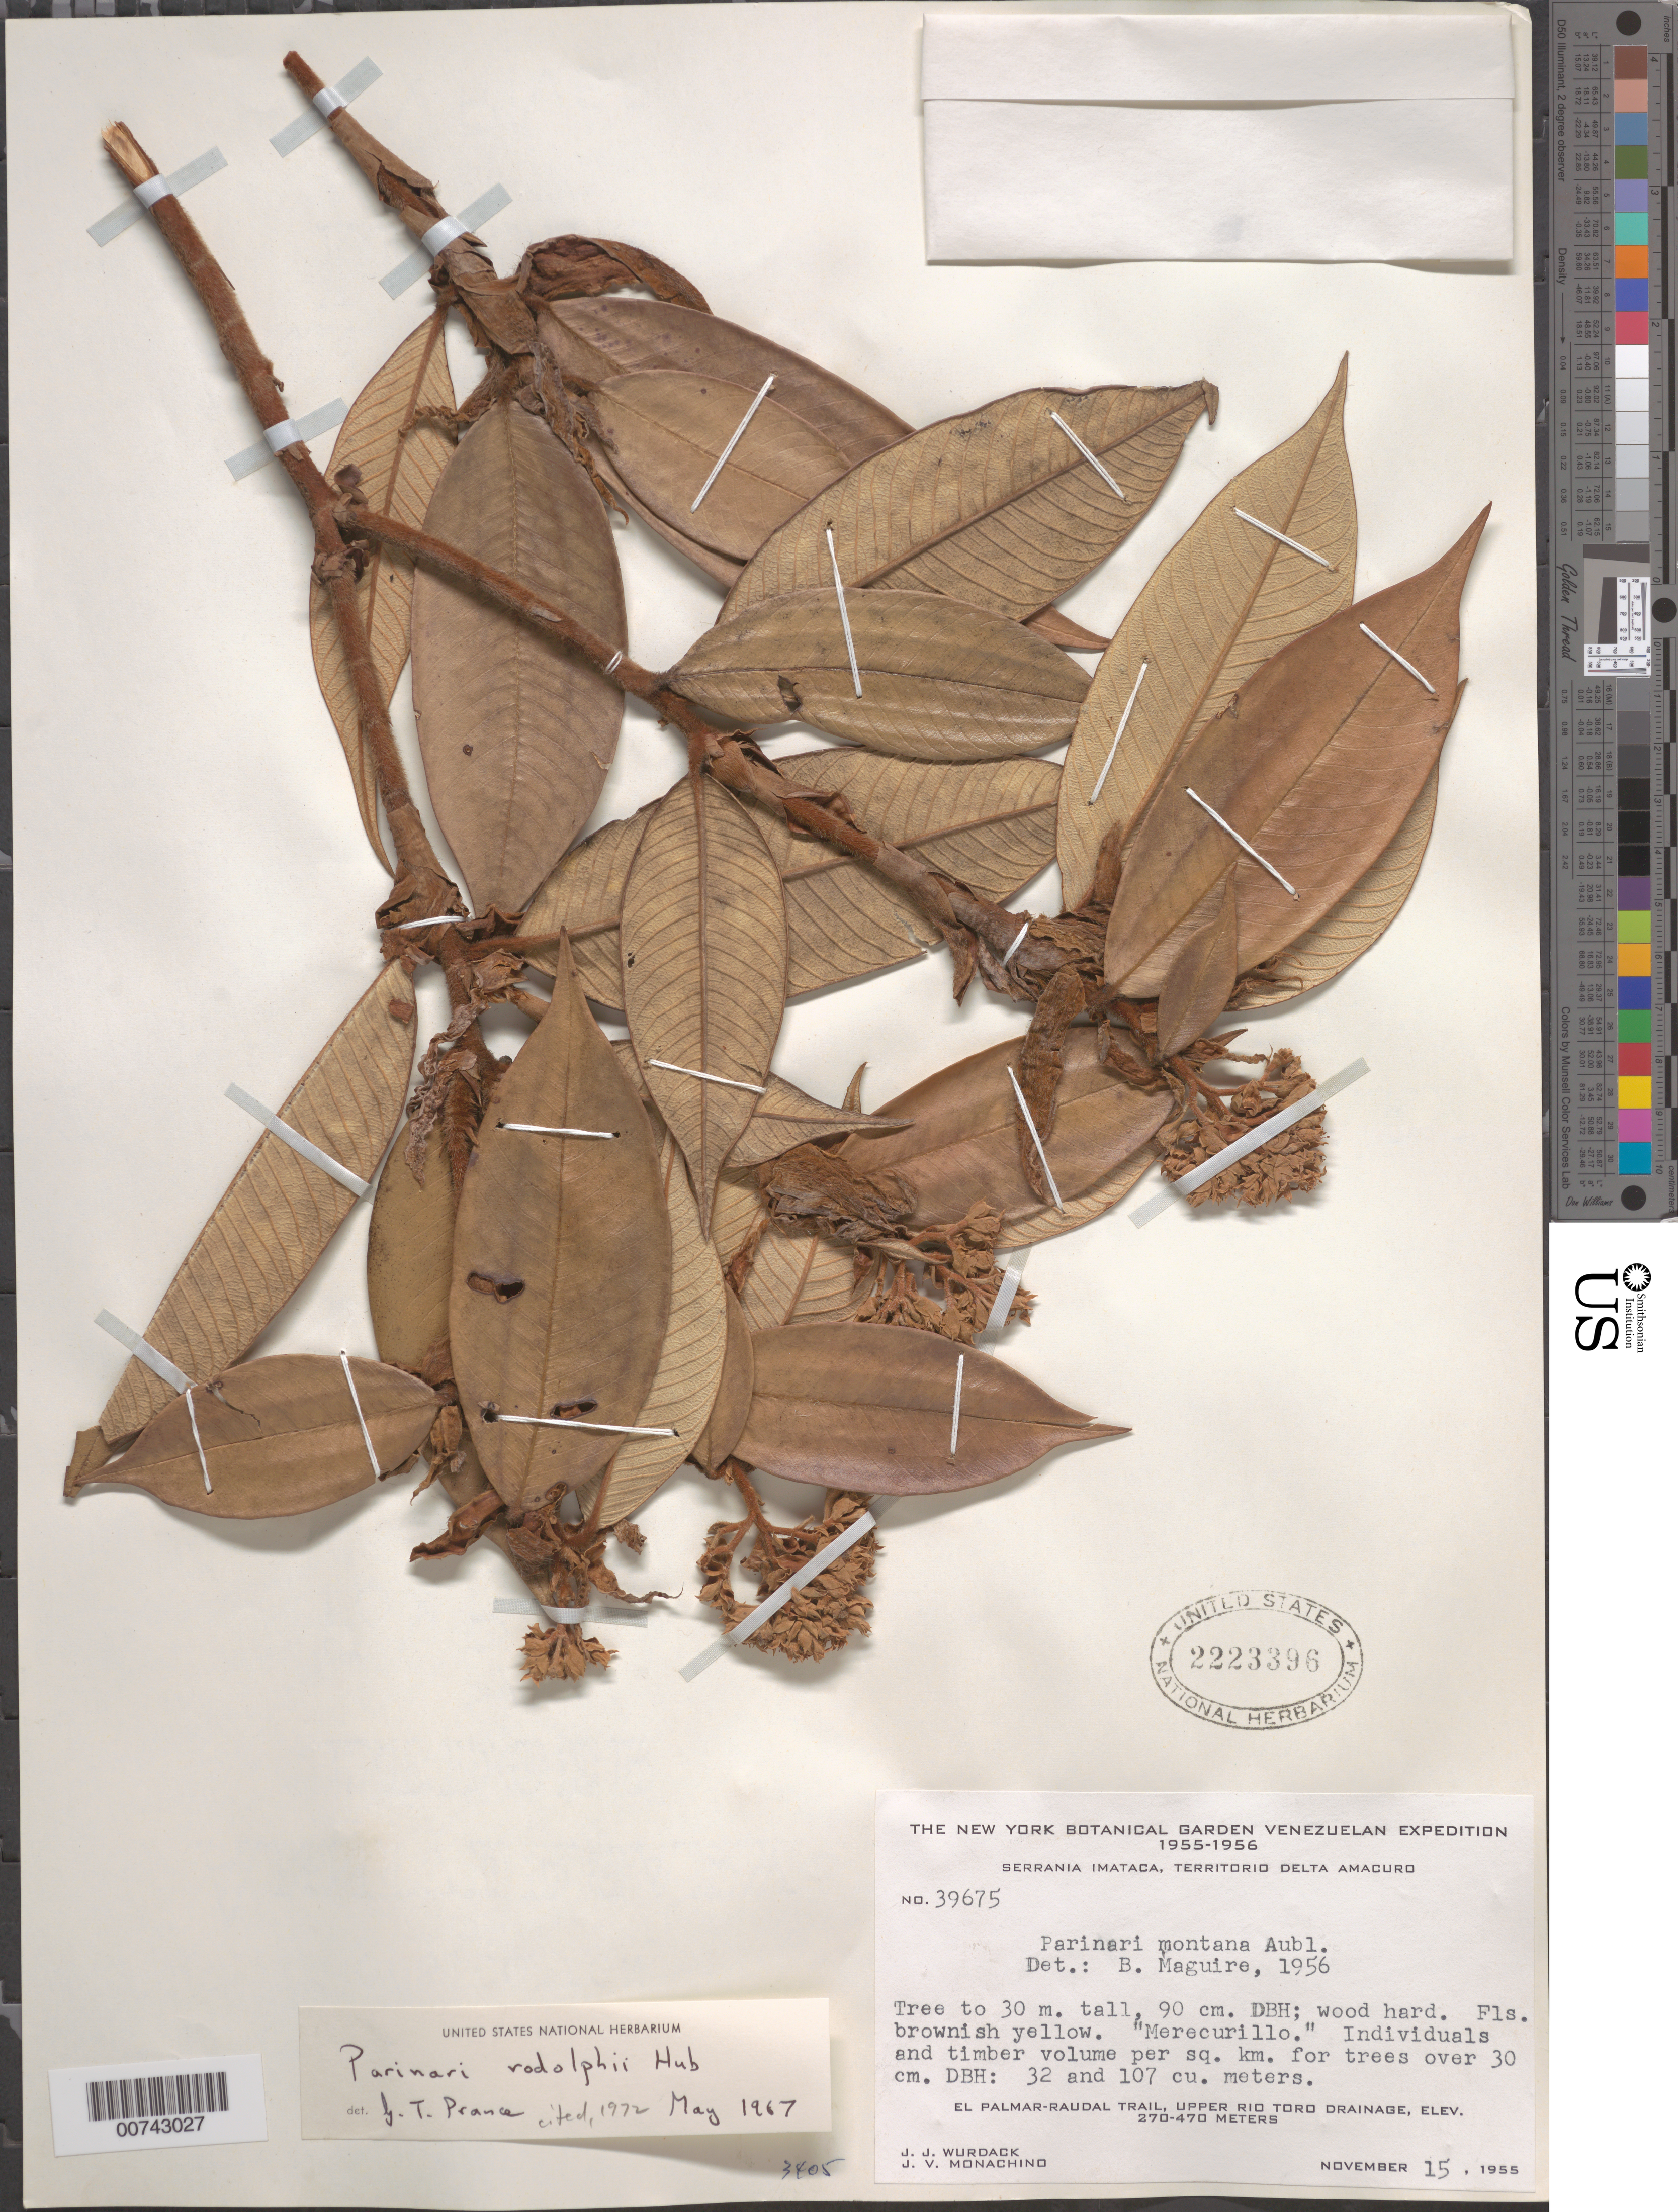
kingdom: Plantae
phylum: Tracheophyta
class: Magnoliopsida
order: Malpighiales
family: Chrysobalanaceae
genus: Parinari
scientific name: Parinari rodolphii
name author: Huber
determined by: Prance, G. T.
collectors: J. J. Wurdack & J. V. Monachino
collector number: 39675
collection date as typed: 15-Nov-55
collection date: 1955-11-15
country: Venezuela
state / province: Delta Amacuro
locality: Serrania Imataca, El Palmar-Raudal Trail, upper Río Toro drainage; 10 km S of Cerro Muerto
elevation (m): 270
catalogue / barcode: US 2223396